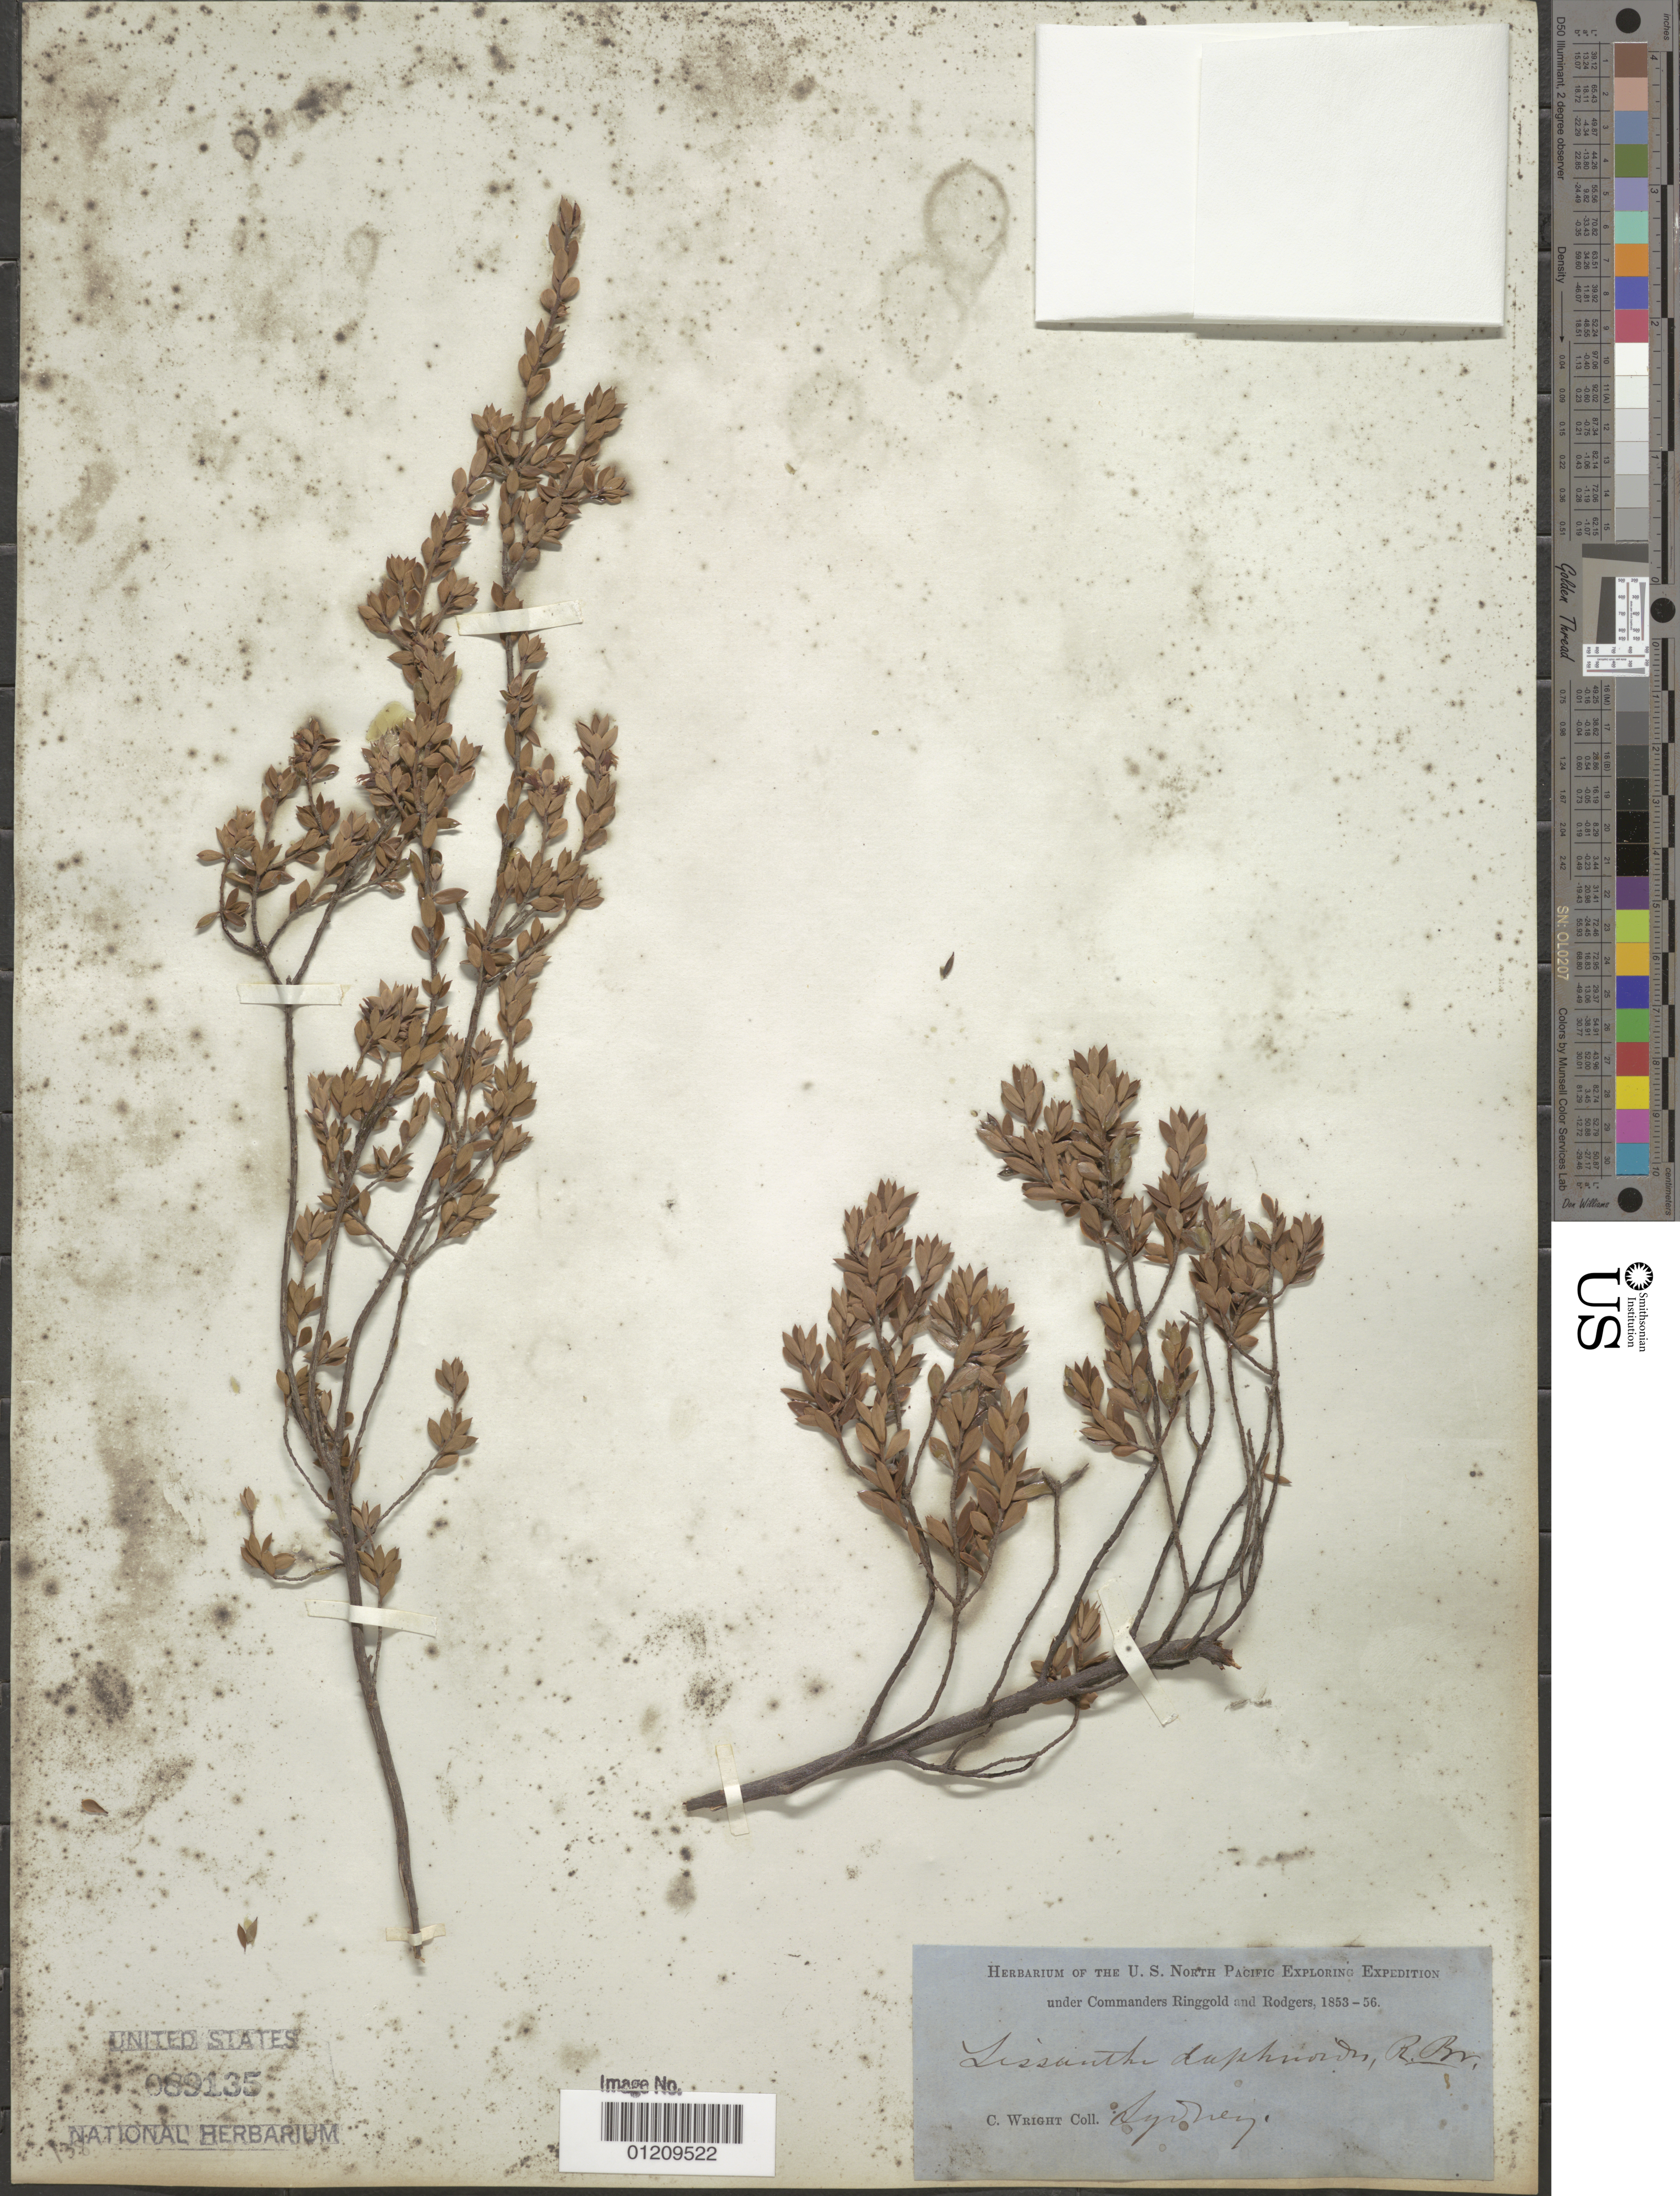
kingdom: Plantae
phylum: Tracheophyta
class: Magnoliopsida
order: Ericales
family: Ericaceae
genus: Lissanthe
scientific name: Lissanthe daphnoides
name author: R. Br.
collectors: C. Wright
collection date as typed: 1853 to -- -- 1856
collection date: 1853/1856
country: Australia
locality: Sydney.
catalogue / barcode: US 89135